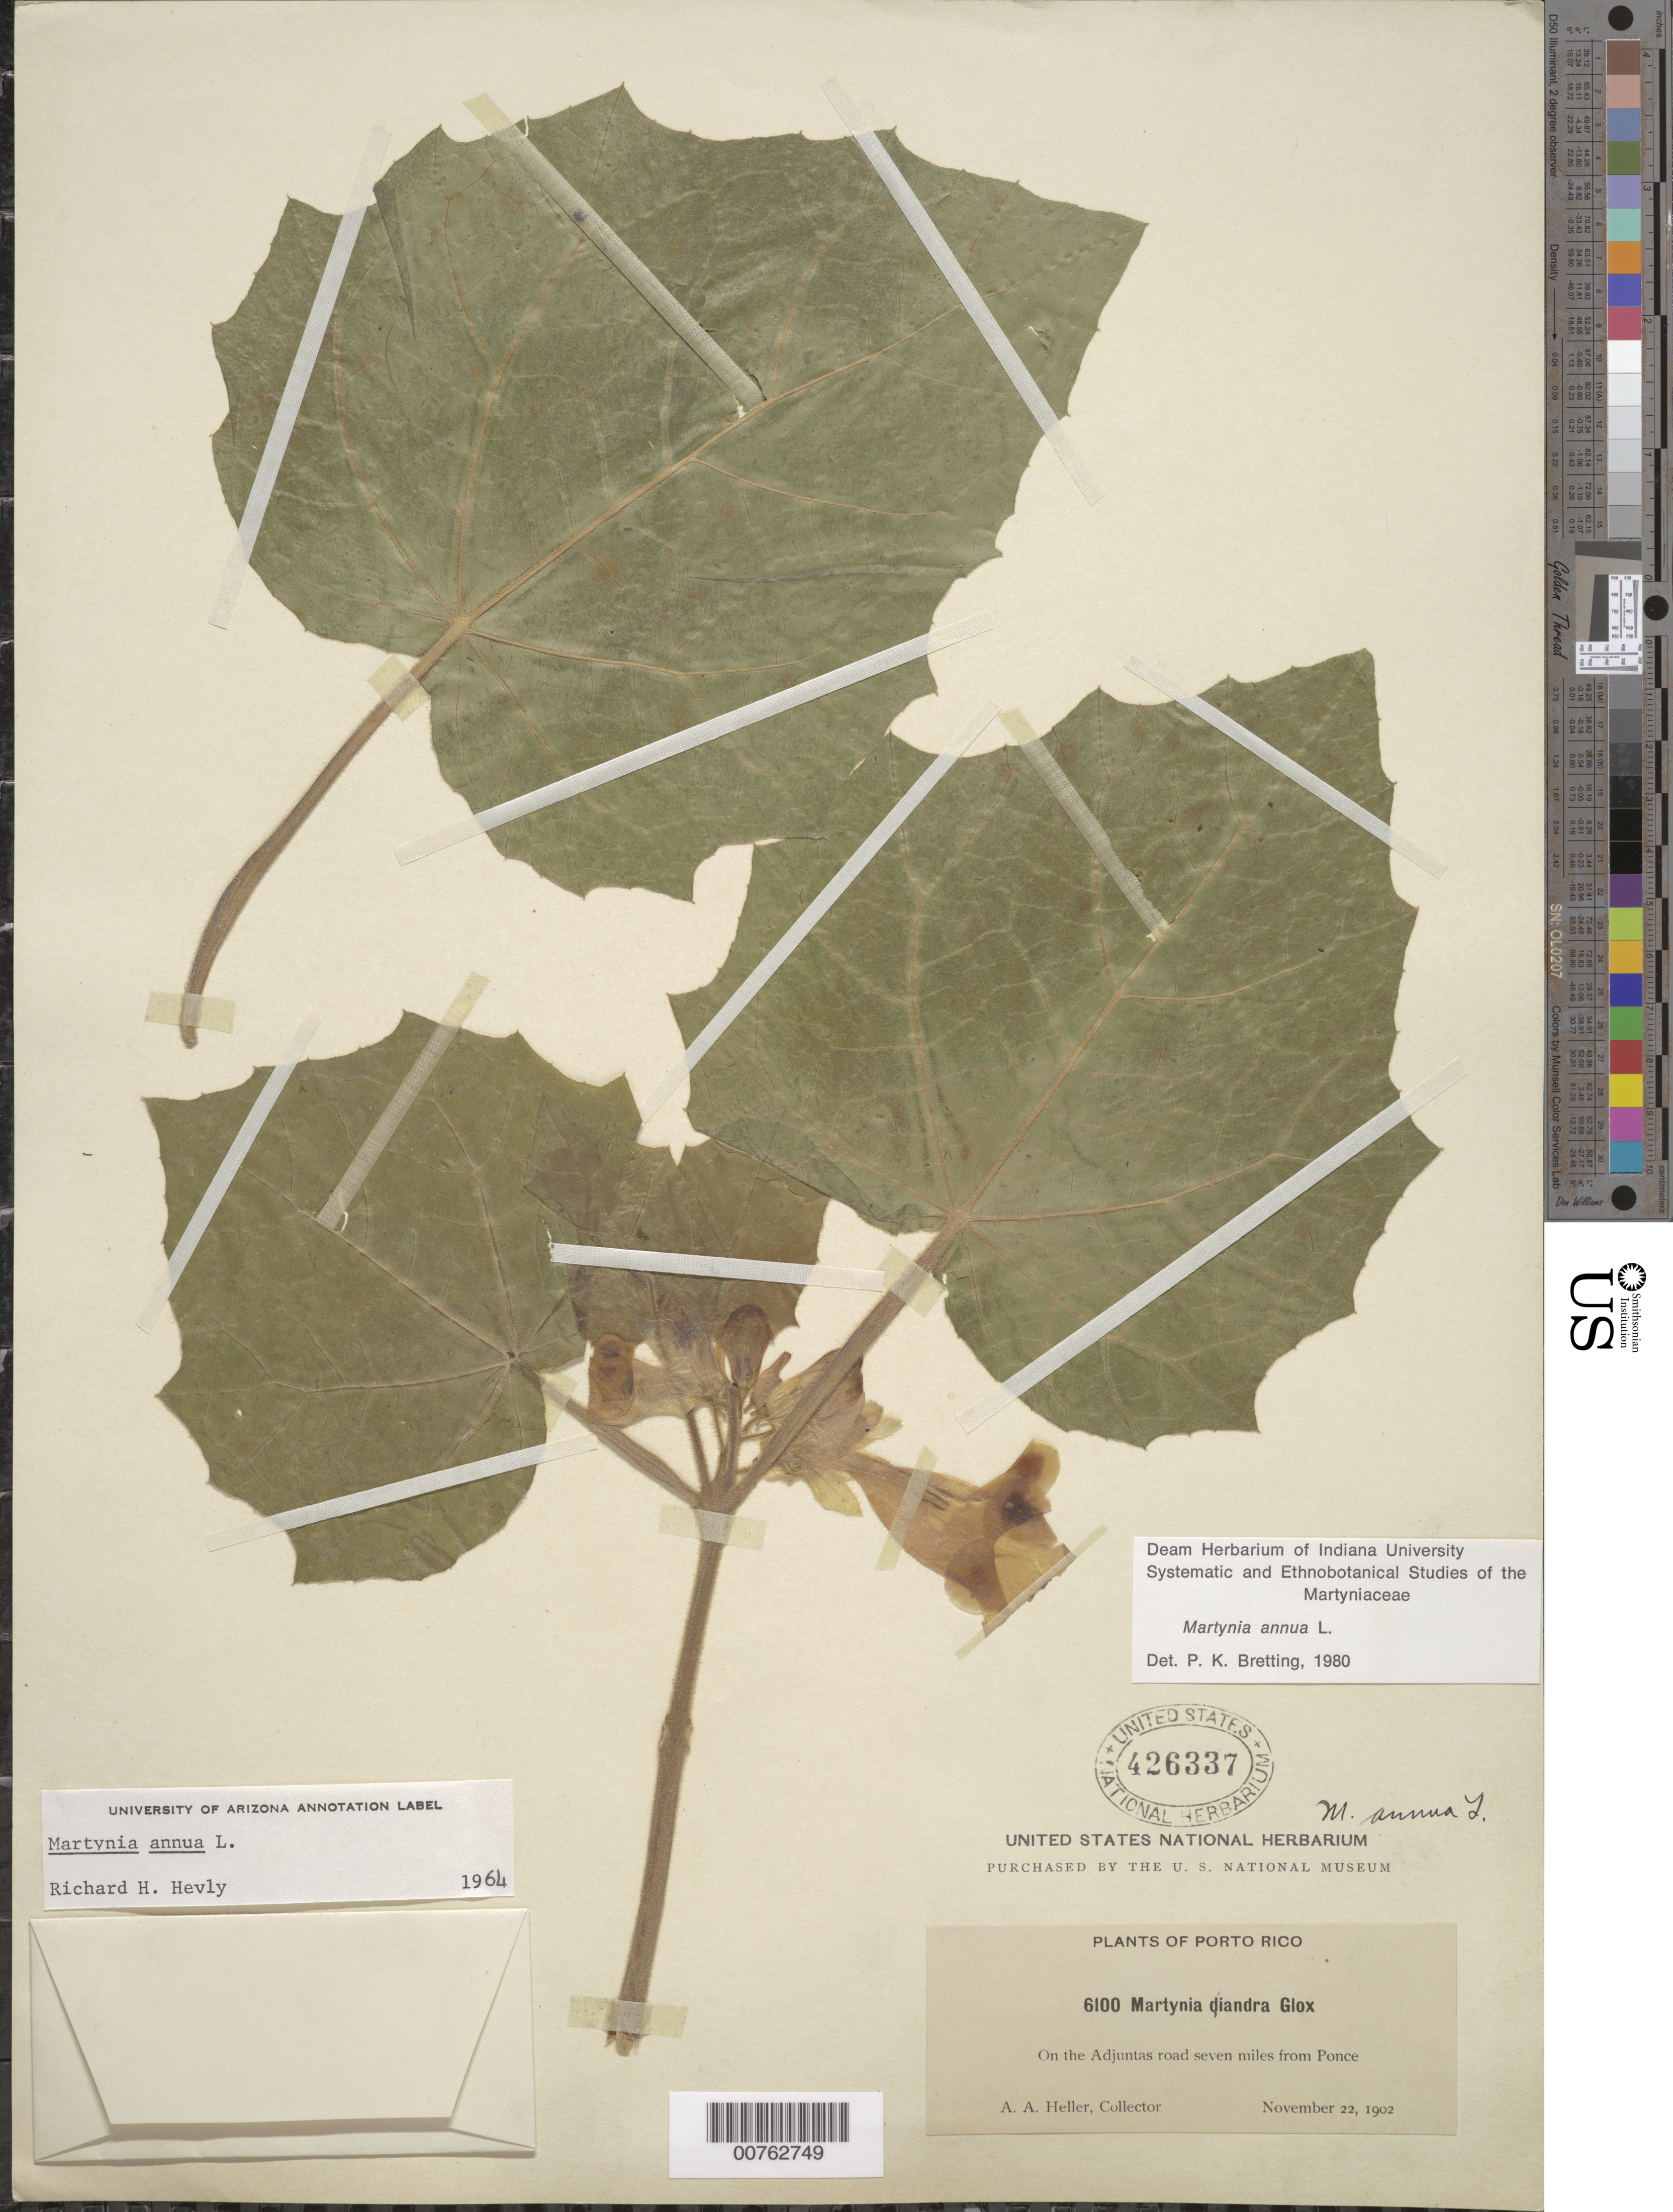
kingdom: Plantae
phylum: Tracheophyta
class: Magnoliopsida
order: Lamiales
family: Martyniaceae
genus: Martynia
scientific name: Martynia annua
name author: L.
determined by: Bretting, Peter K.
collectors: A. A. Heller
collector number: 6100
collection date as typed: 22 Nov 1902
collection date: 1902-11-22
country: Puerto Rico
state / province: Ponce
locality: On the Adjuntas road 7 mi from Ponce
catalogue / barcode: US 426337